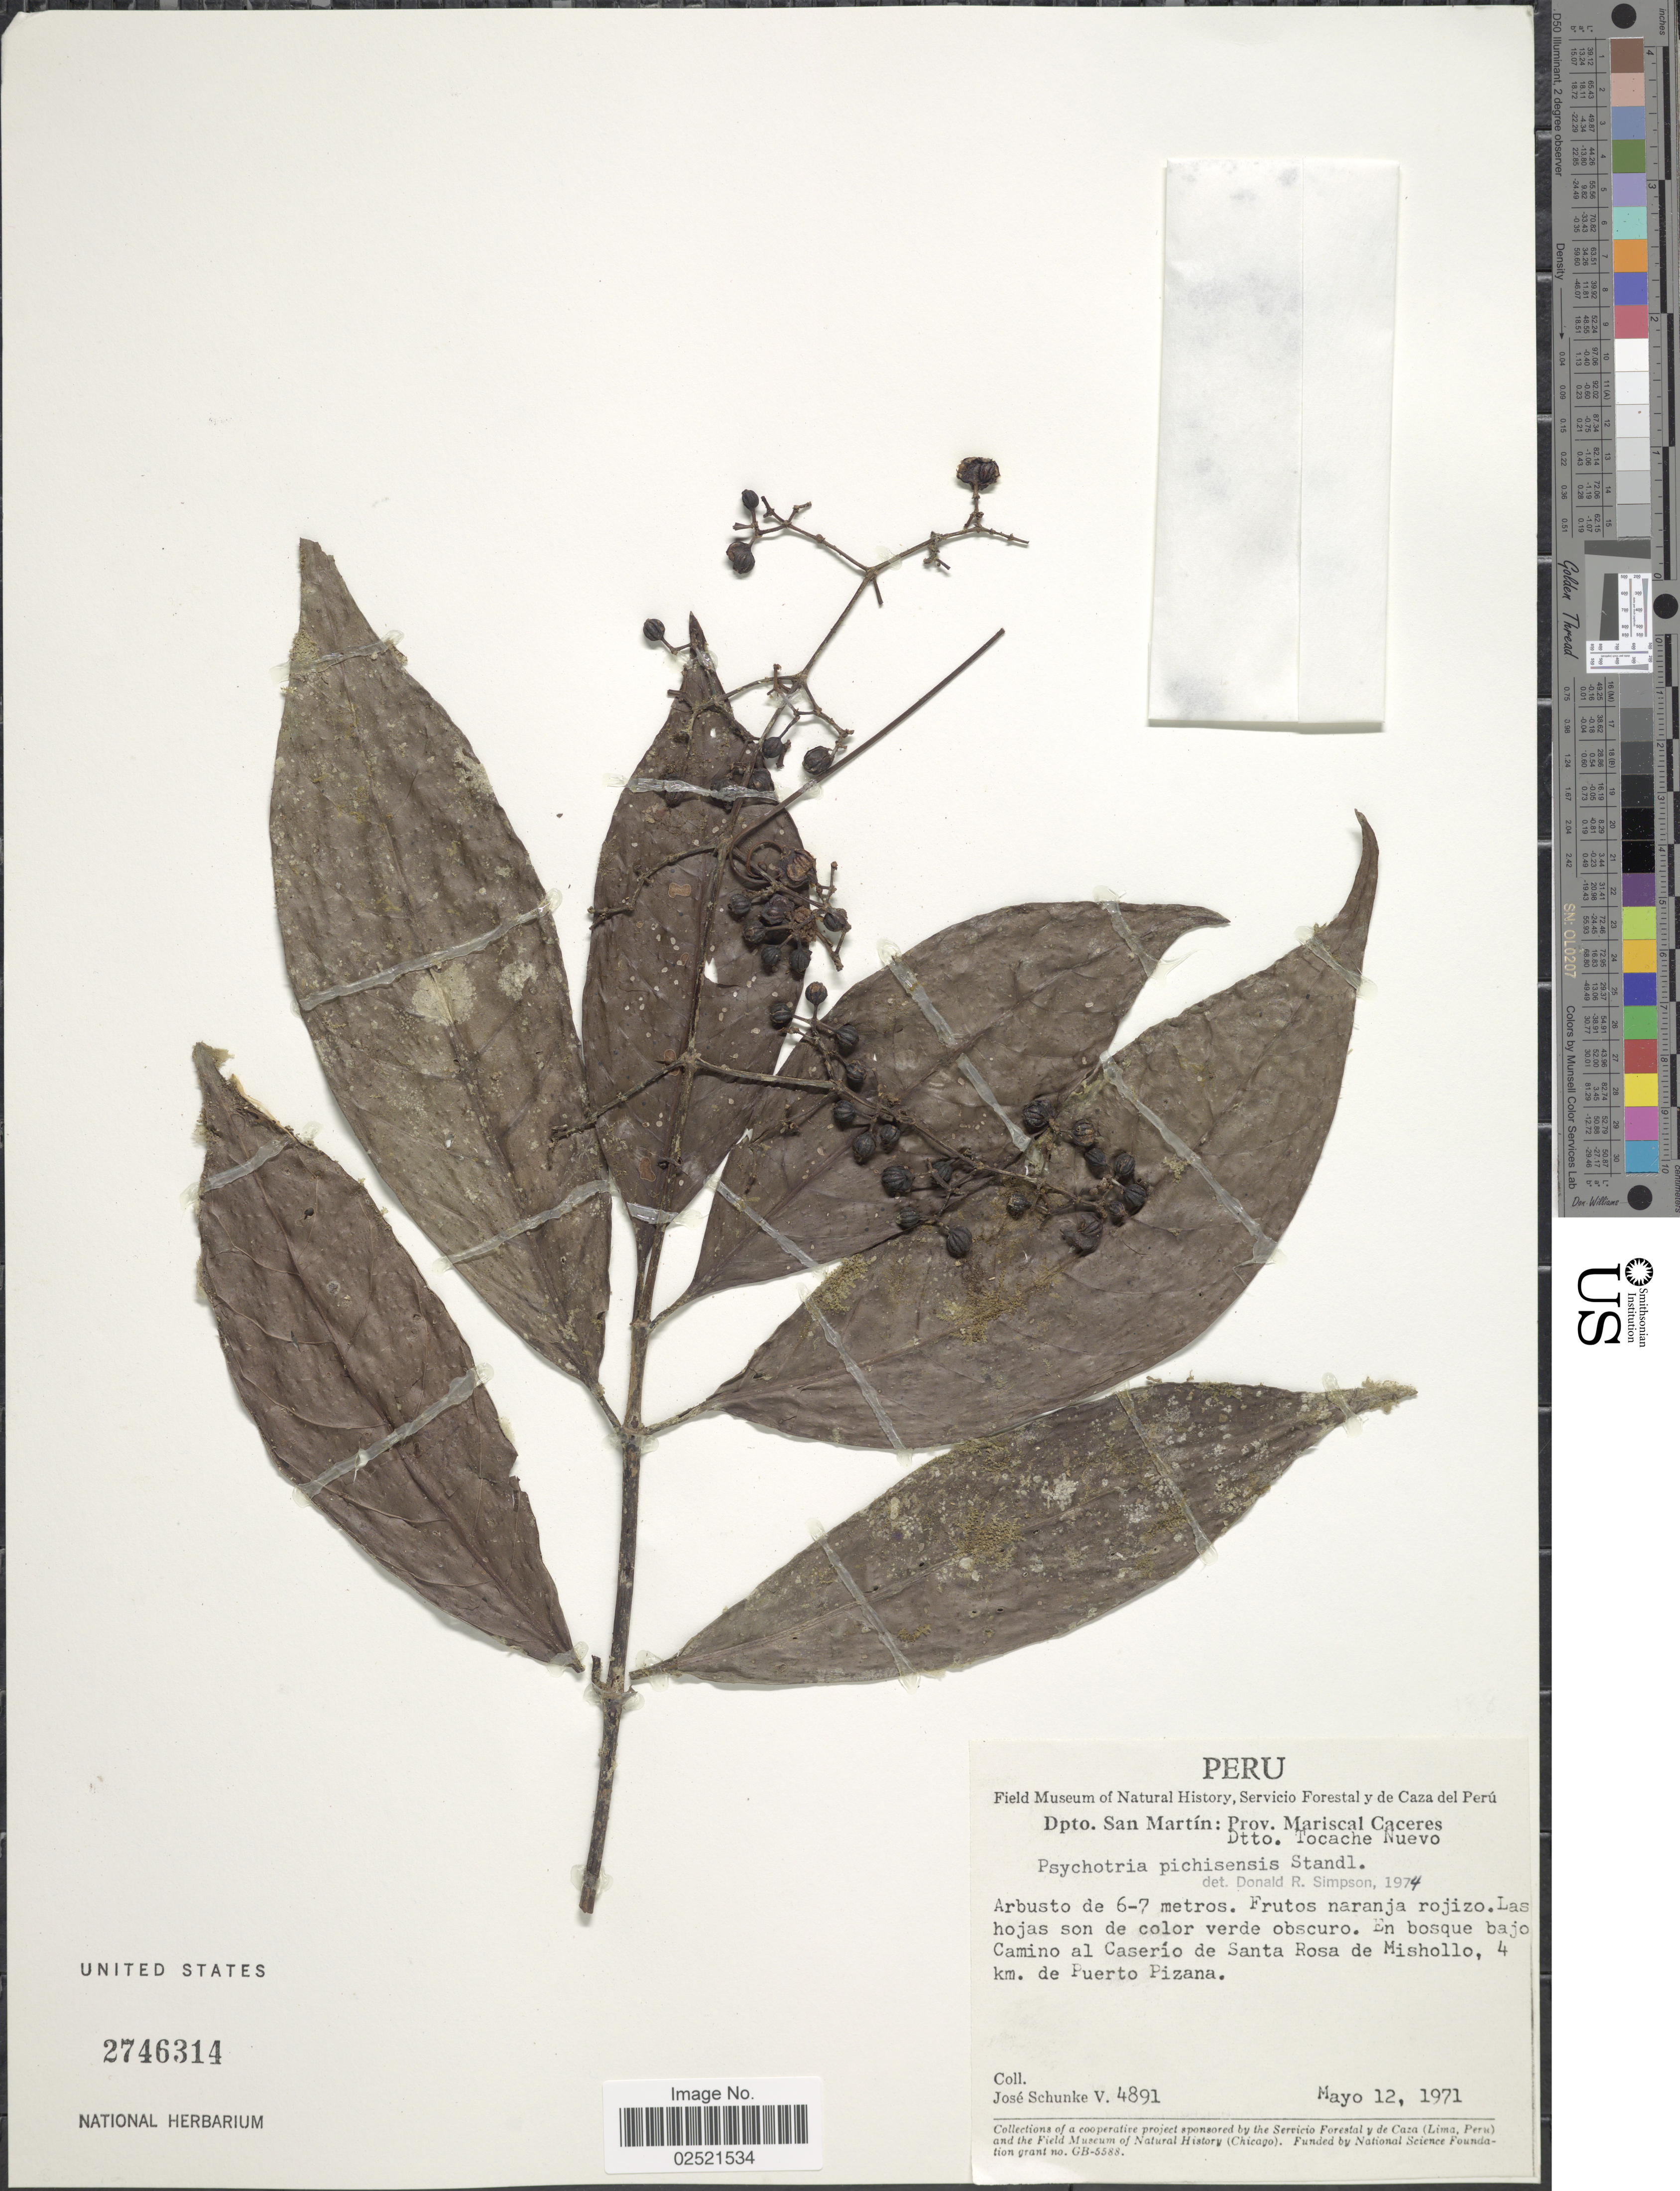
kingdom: Plantae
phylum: Tracheophyta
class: Magnoliopsida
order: Gentianales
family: Rubiaceae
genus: Psychotria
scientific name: Psychotria pichisensis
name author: Standl.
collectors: J. Schunke Vigo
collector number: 4891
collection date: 1971-05-12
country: Peru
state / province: San Martín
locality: Prov. Mariscal Caceres, Dtto. Tocache Nuevo, en bosque bajo Camino al Caserio de Santa Rosa de Mishollo, 4 km. de Puerto Pizana.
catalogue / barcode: US 2746314